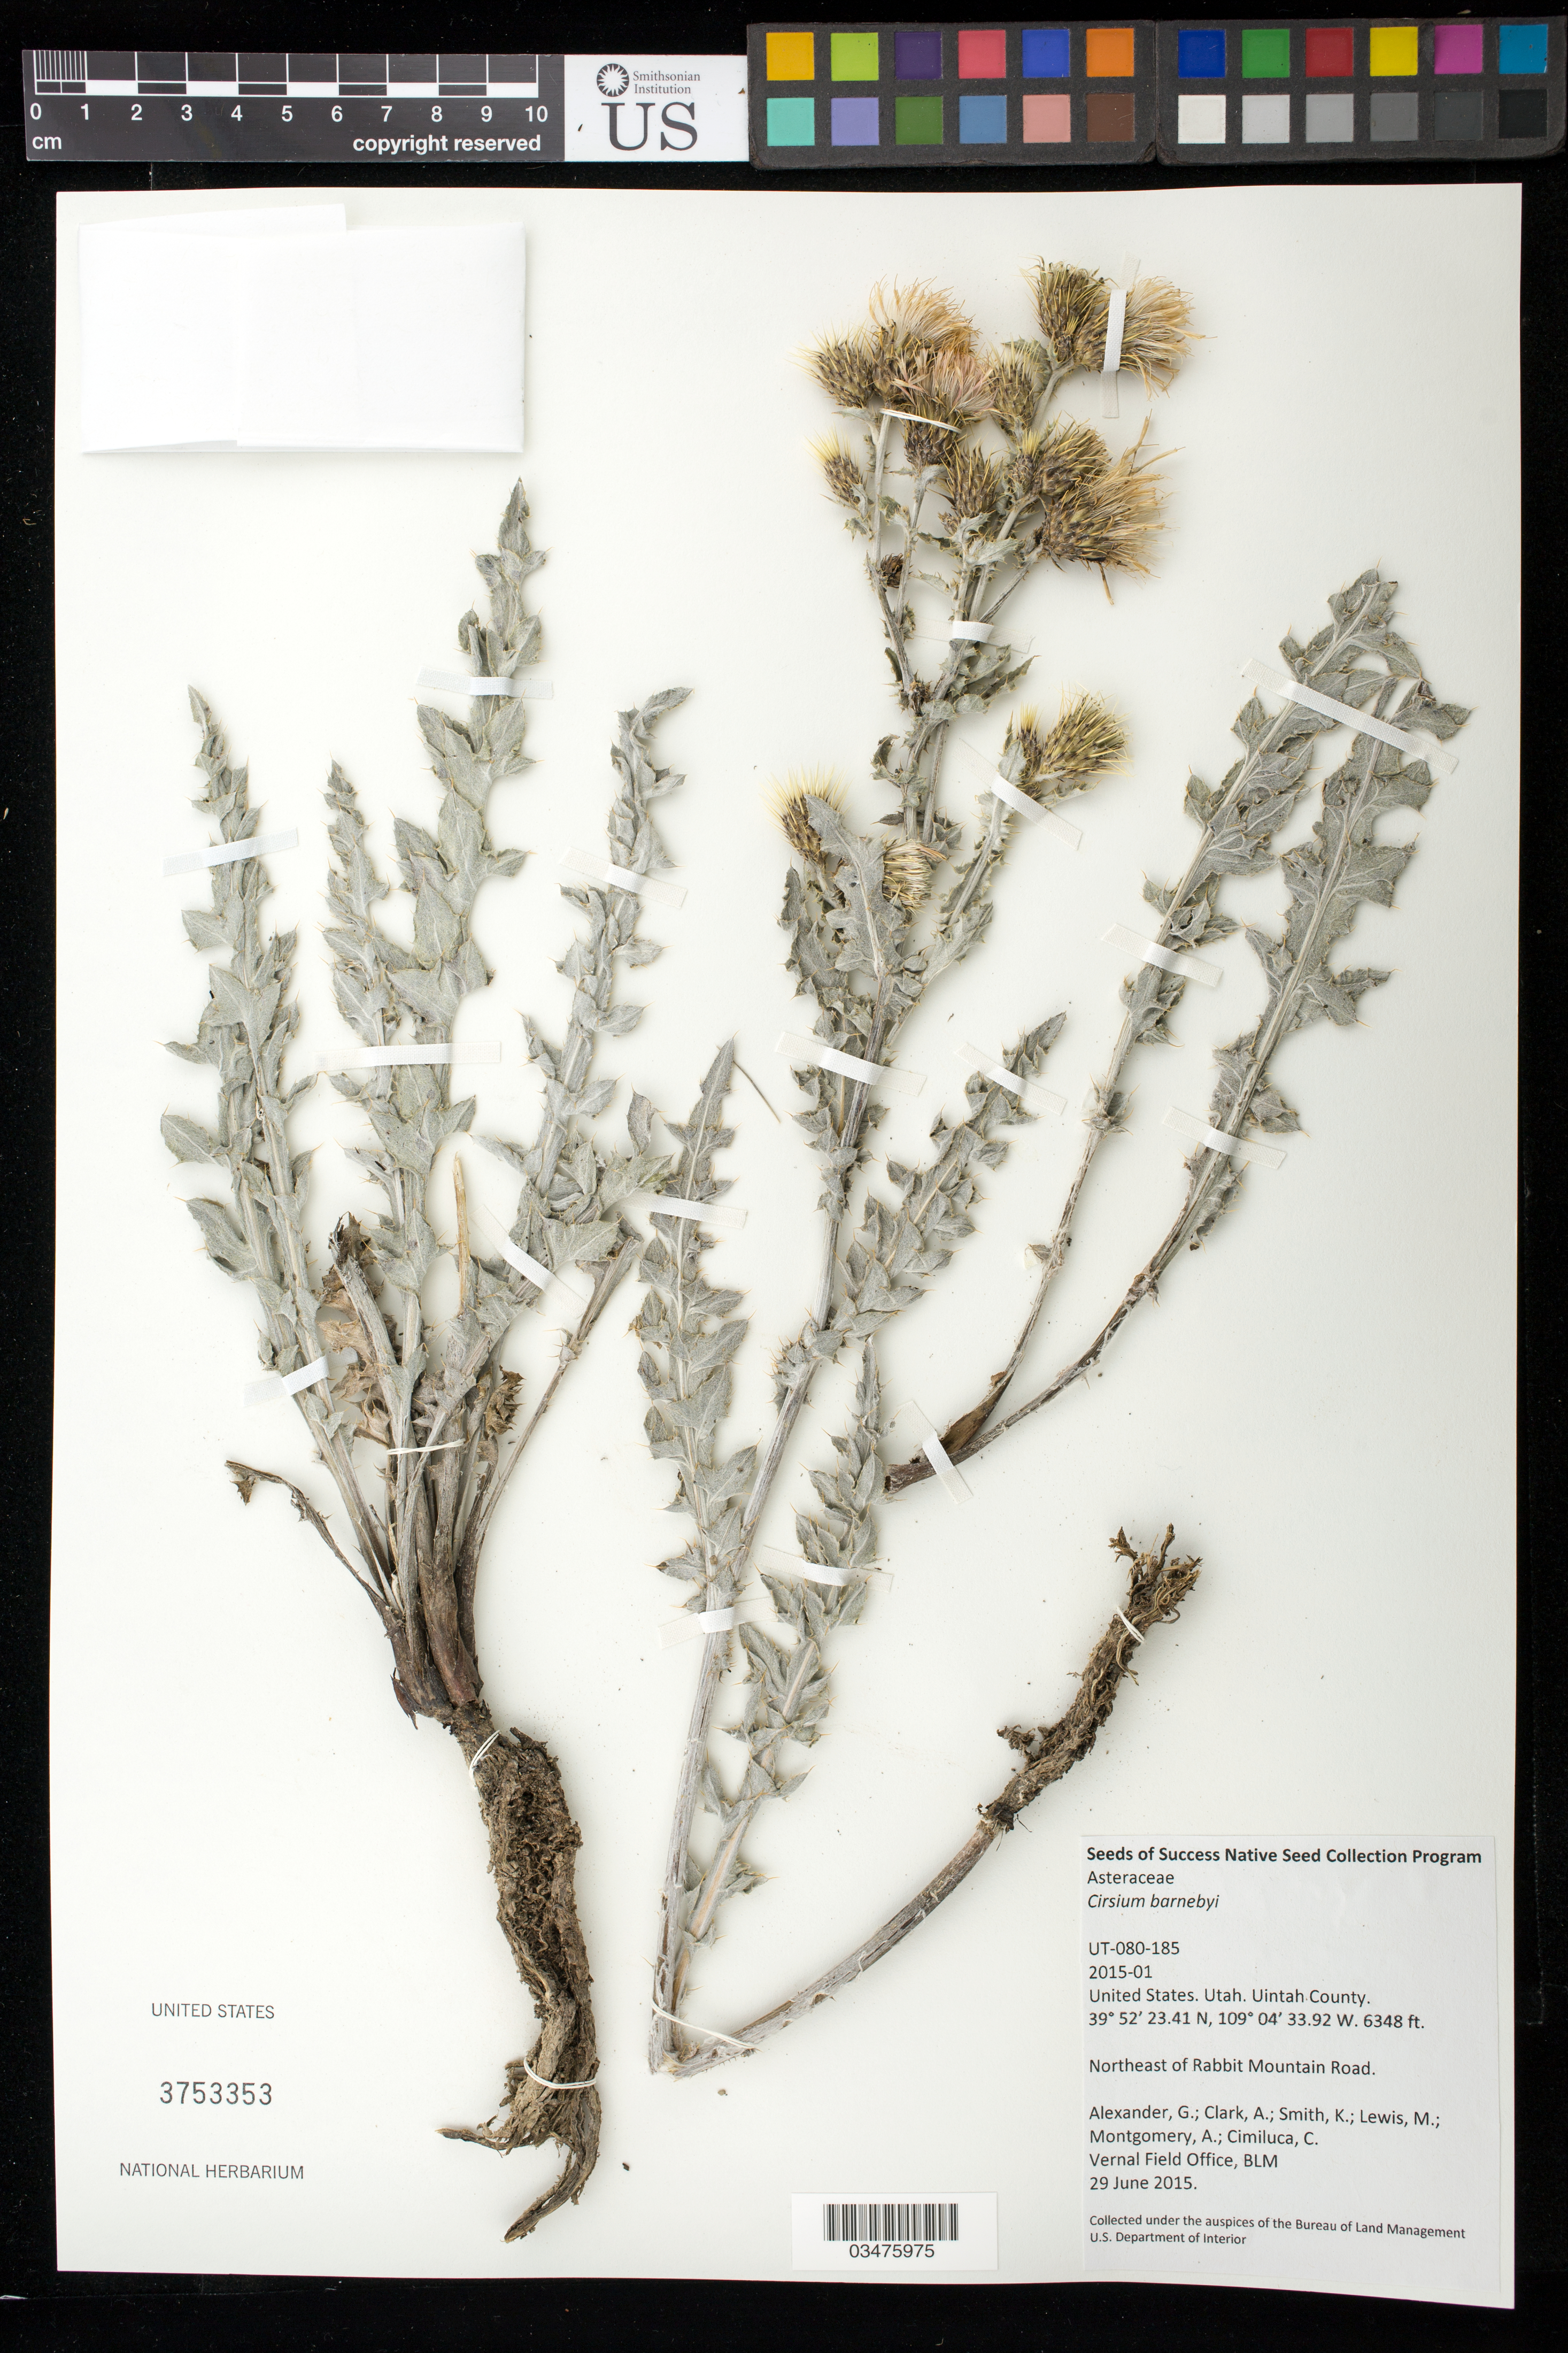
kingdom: Plantae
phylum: Tracheophyta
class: Magnoliopsida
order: Asterales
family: Asteraceae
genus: Cirsium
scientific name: Cirsium barnebyi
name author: S.L. Welsh & Neese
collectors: G. Alexander, K. Smith, A. Clark, M. Lewis, A. Montgomery & C. Cimiluca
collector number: UT080-185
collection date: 2015-06-29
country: United States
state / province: Utah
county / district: Uintah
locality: NE of Rabbit Mountain Road.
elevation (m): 1935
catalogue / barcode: US 3753353